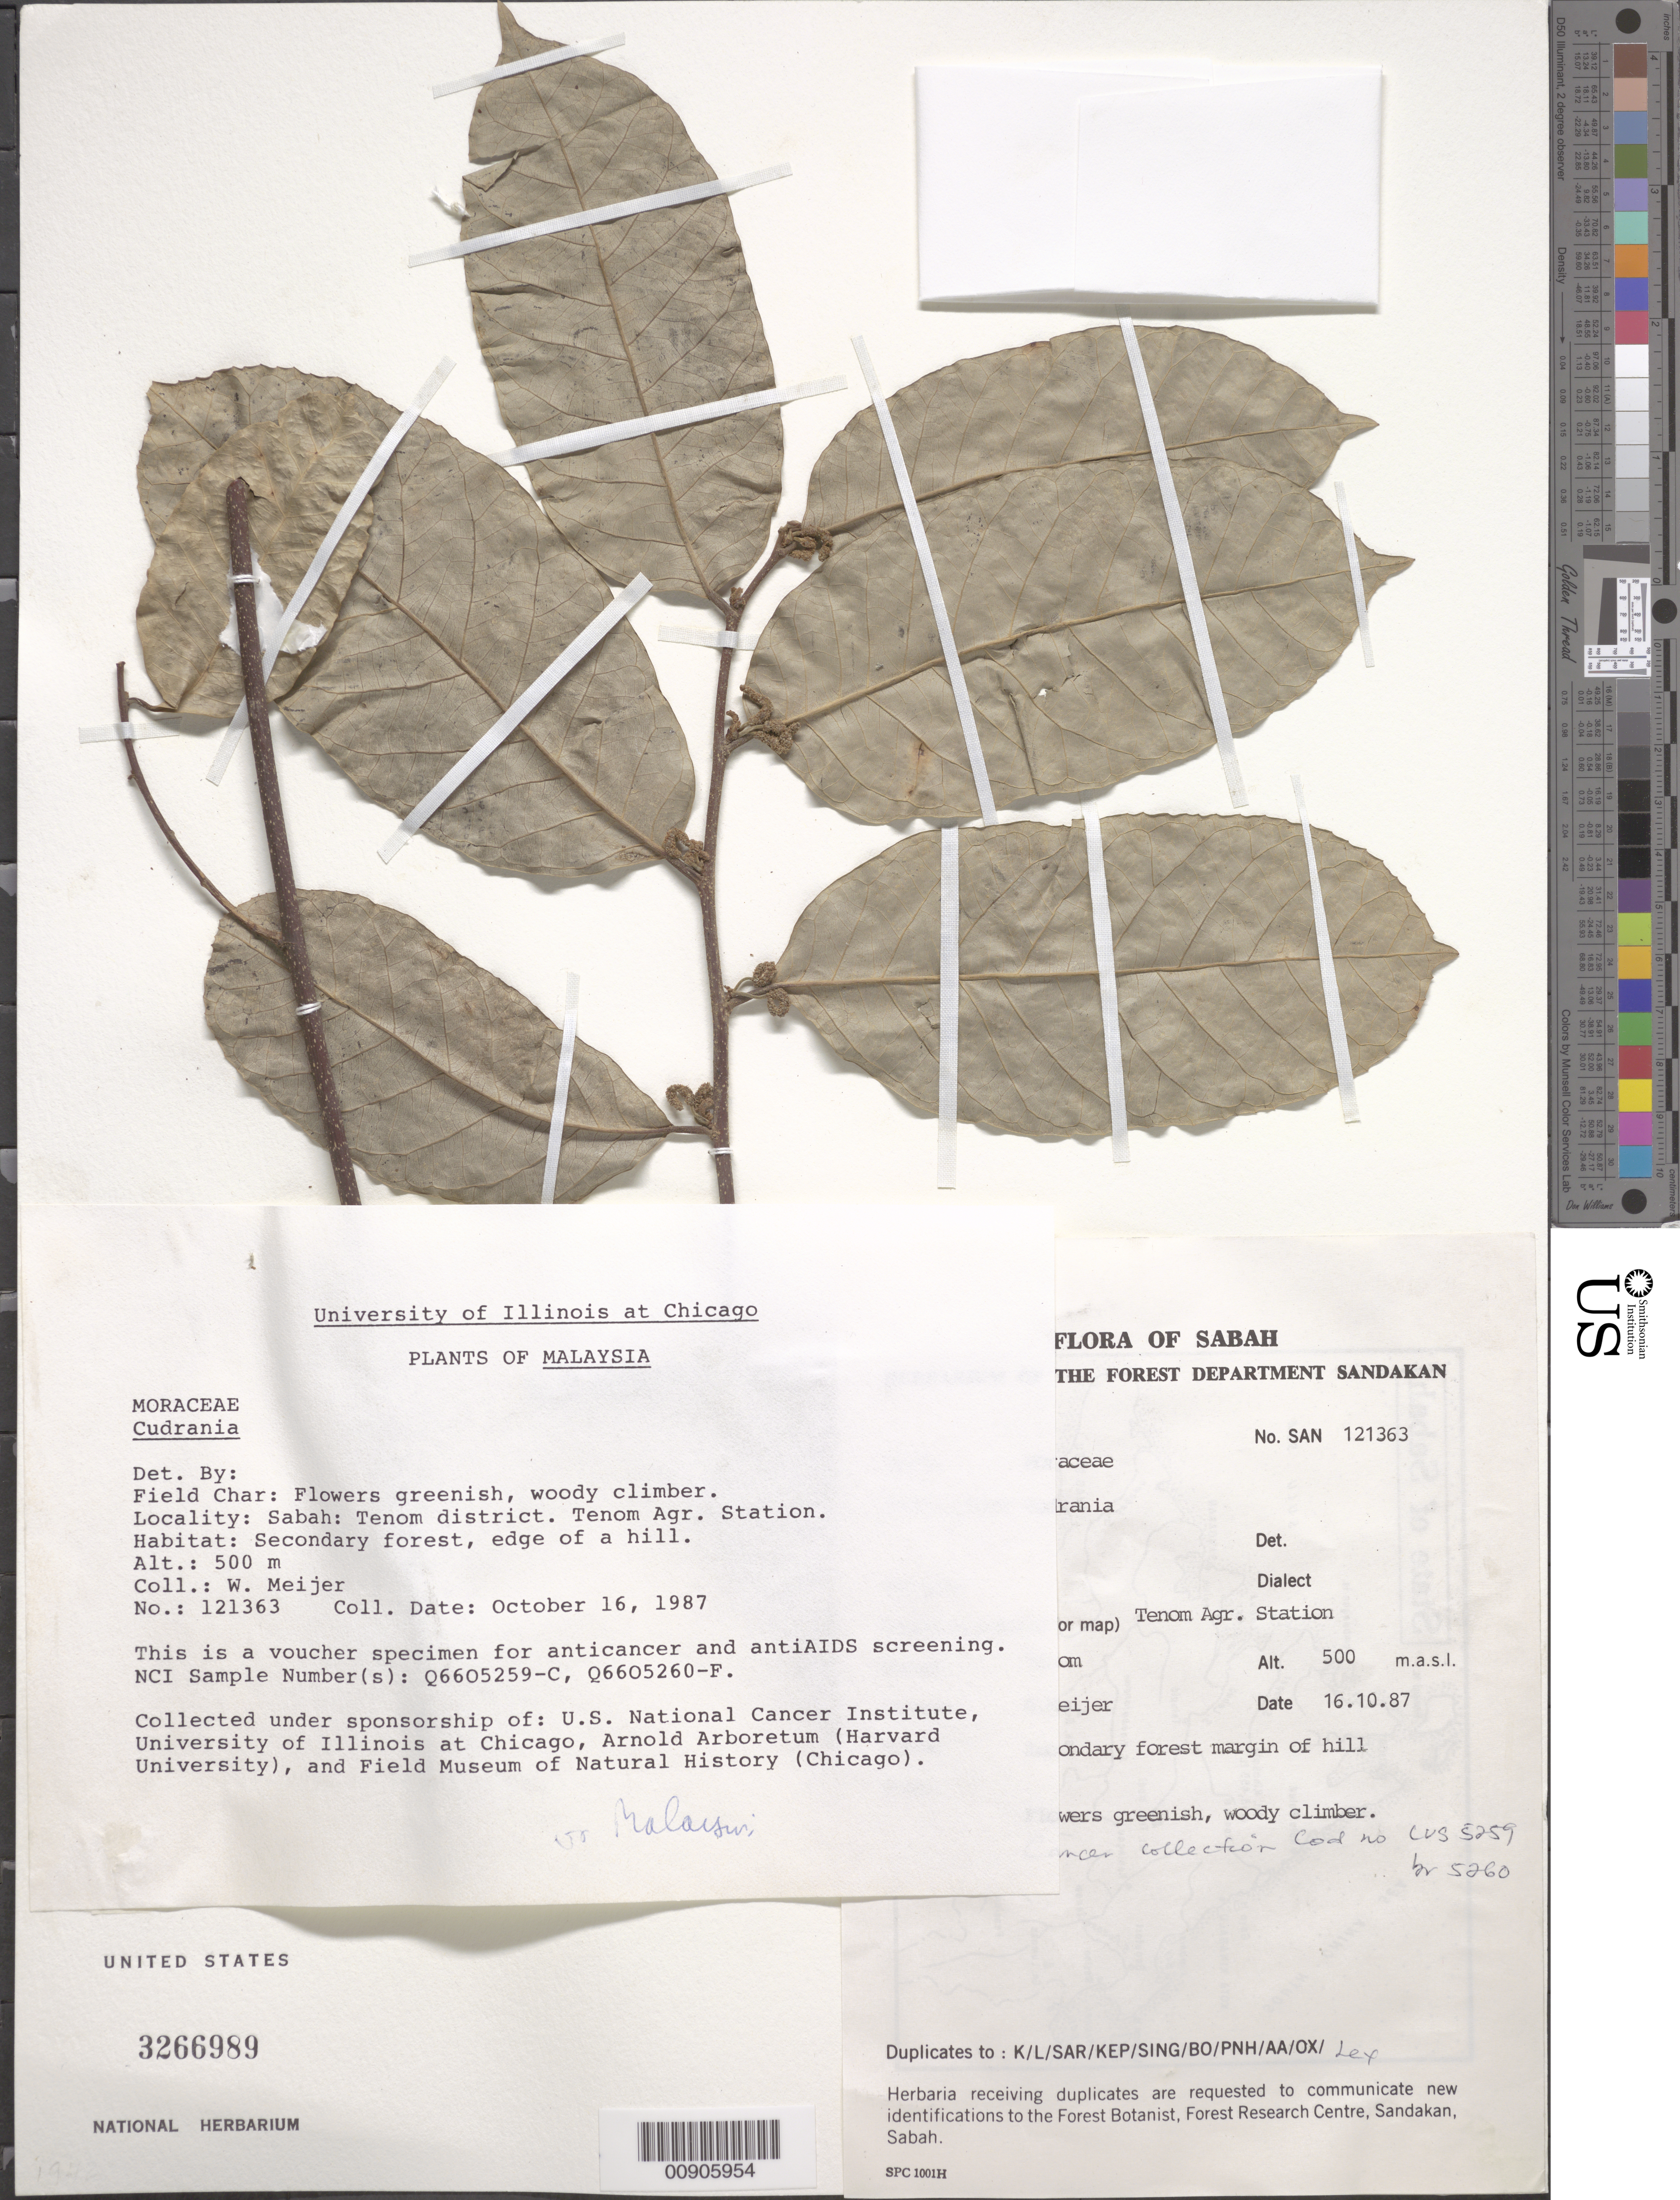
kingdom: Plantae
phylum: Tracheophyta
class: Magnoliopsida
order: Rosales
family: Moraceae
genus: Maclura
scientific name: Maclura sp.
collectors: W. Meijer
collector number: SAN 121363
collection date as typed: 16 Oct 1987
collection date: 1987-10-16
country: Malaysia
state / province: Sabah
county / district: Tenom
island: Borneo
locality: Sabah: Tenom district. Tenom Agr. Station.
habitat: Secondary forest, edge of hill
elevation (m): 500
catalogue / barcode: US 3266989